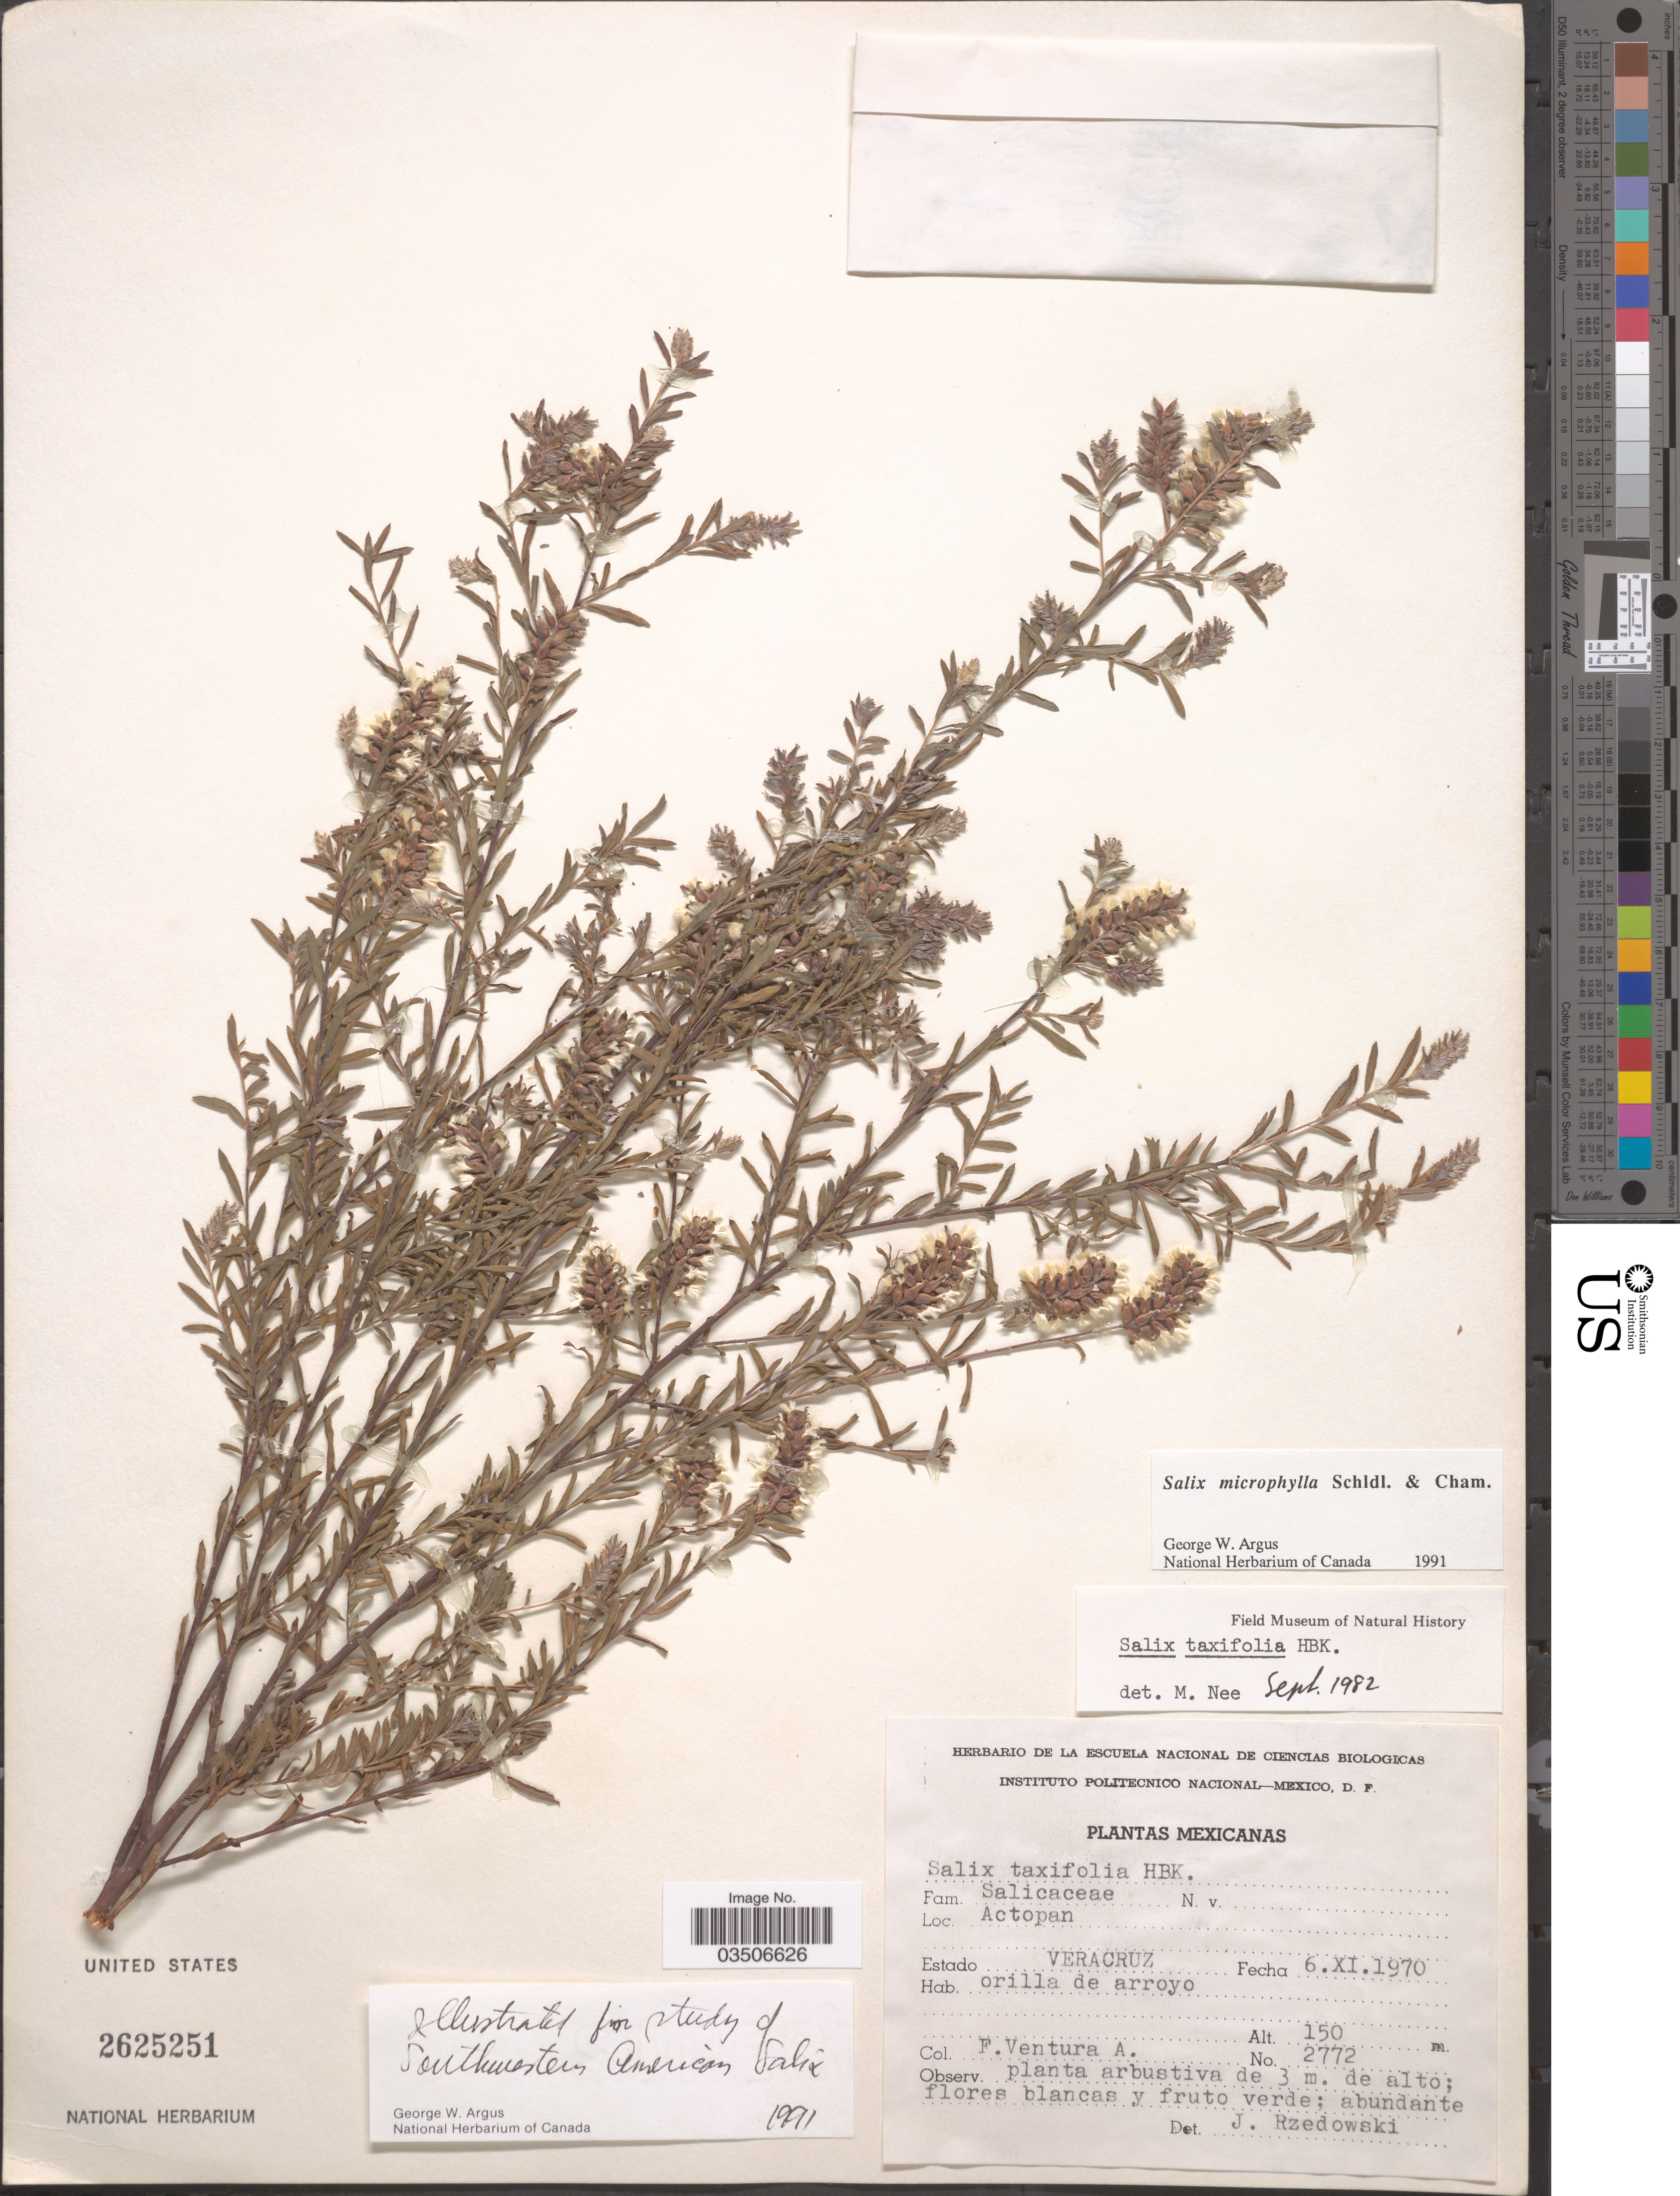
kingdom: Plantae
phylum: Tracheophyta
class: Magnoliopsida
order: Malpighiales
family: Salicaceae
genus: Salix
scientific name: Salix microphylla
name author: Schltdl. & Cham.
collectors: F. Ventura A.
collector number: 2772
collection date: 1970-11-06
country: Mexico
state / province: Veracruz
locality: Actopan. Estado Veracruz.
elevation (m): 150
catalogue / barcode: US 2625251